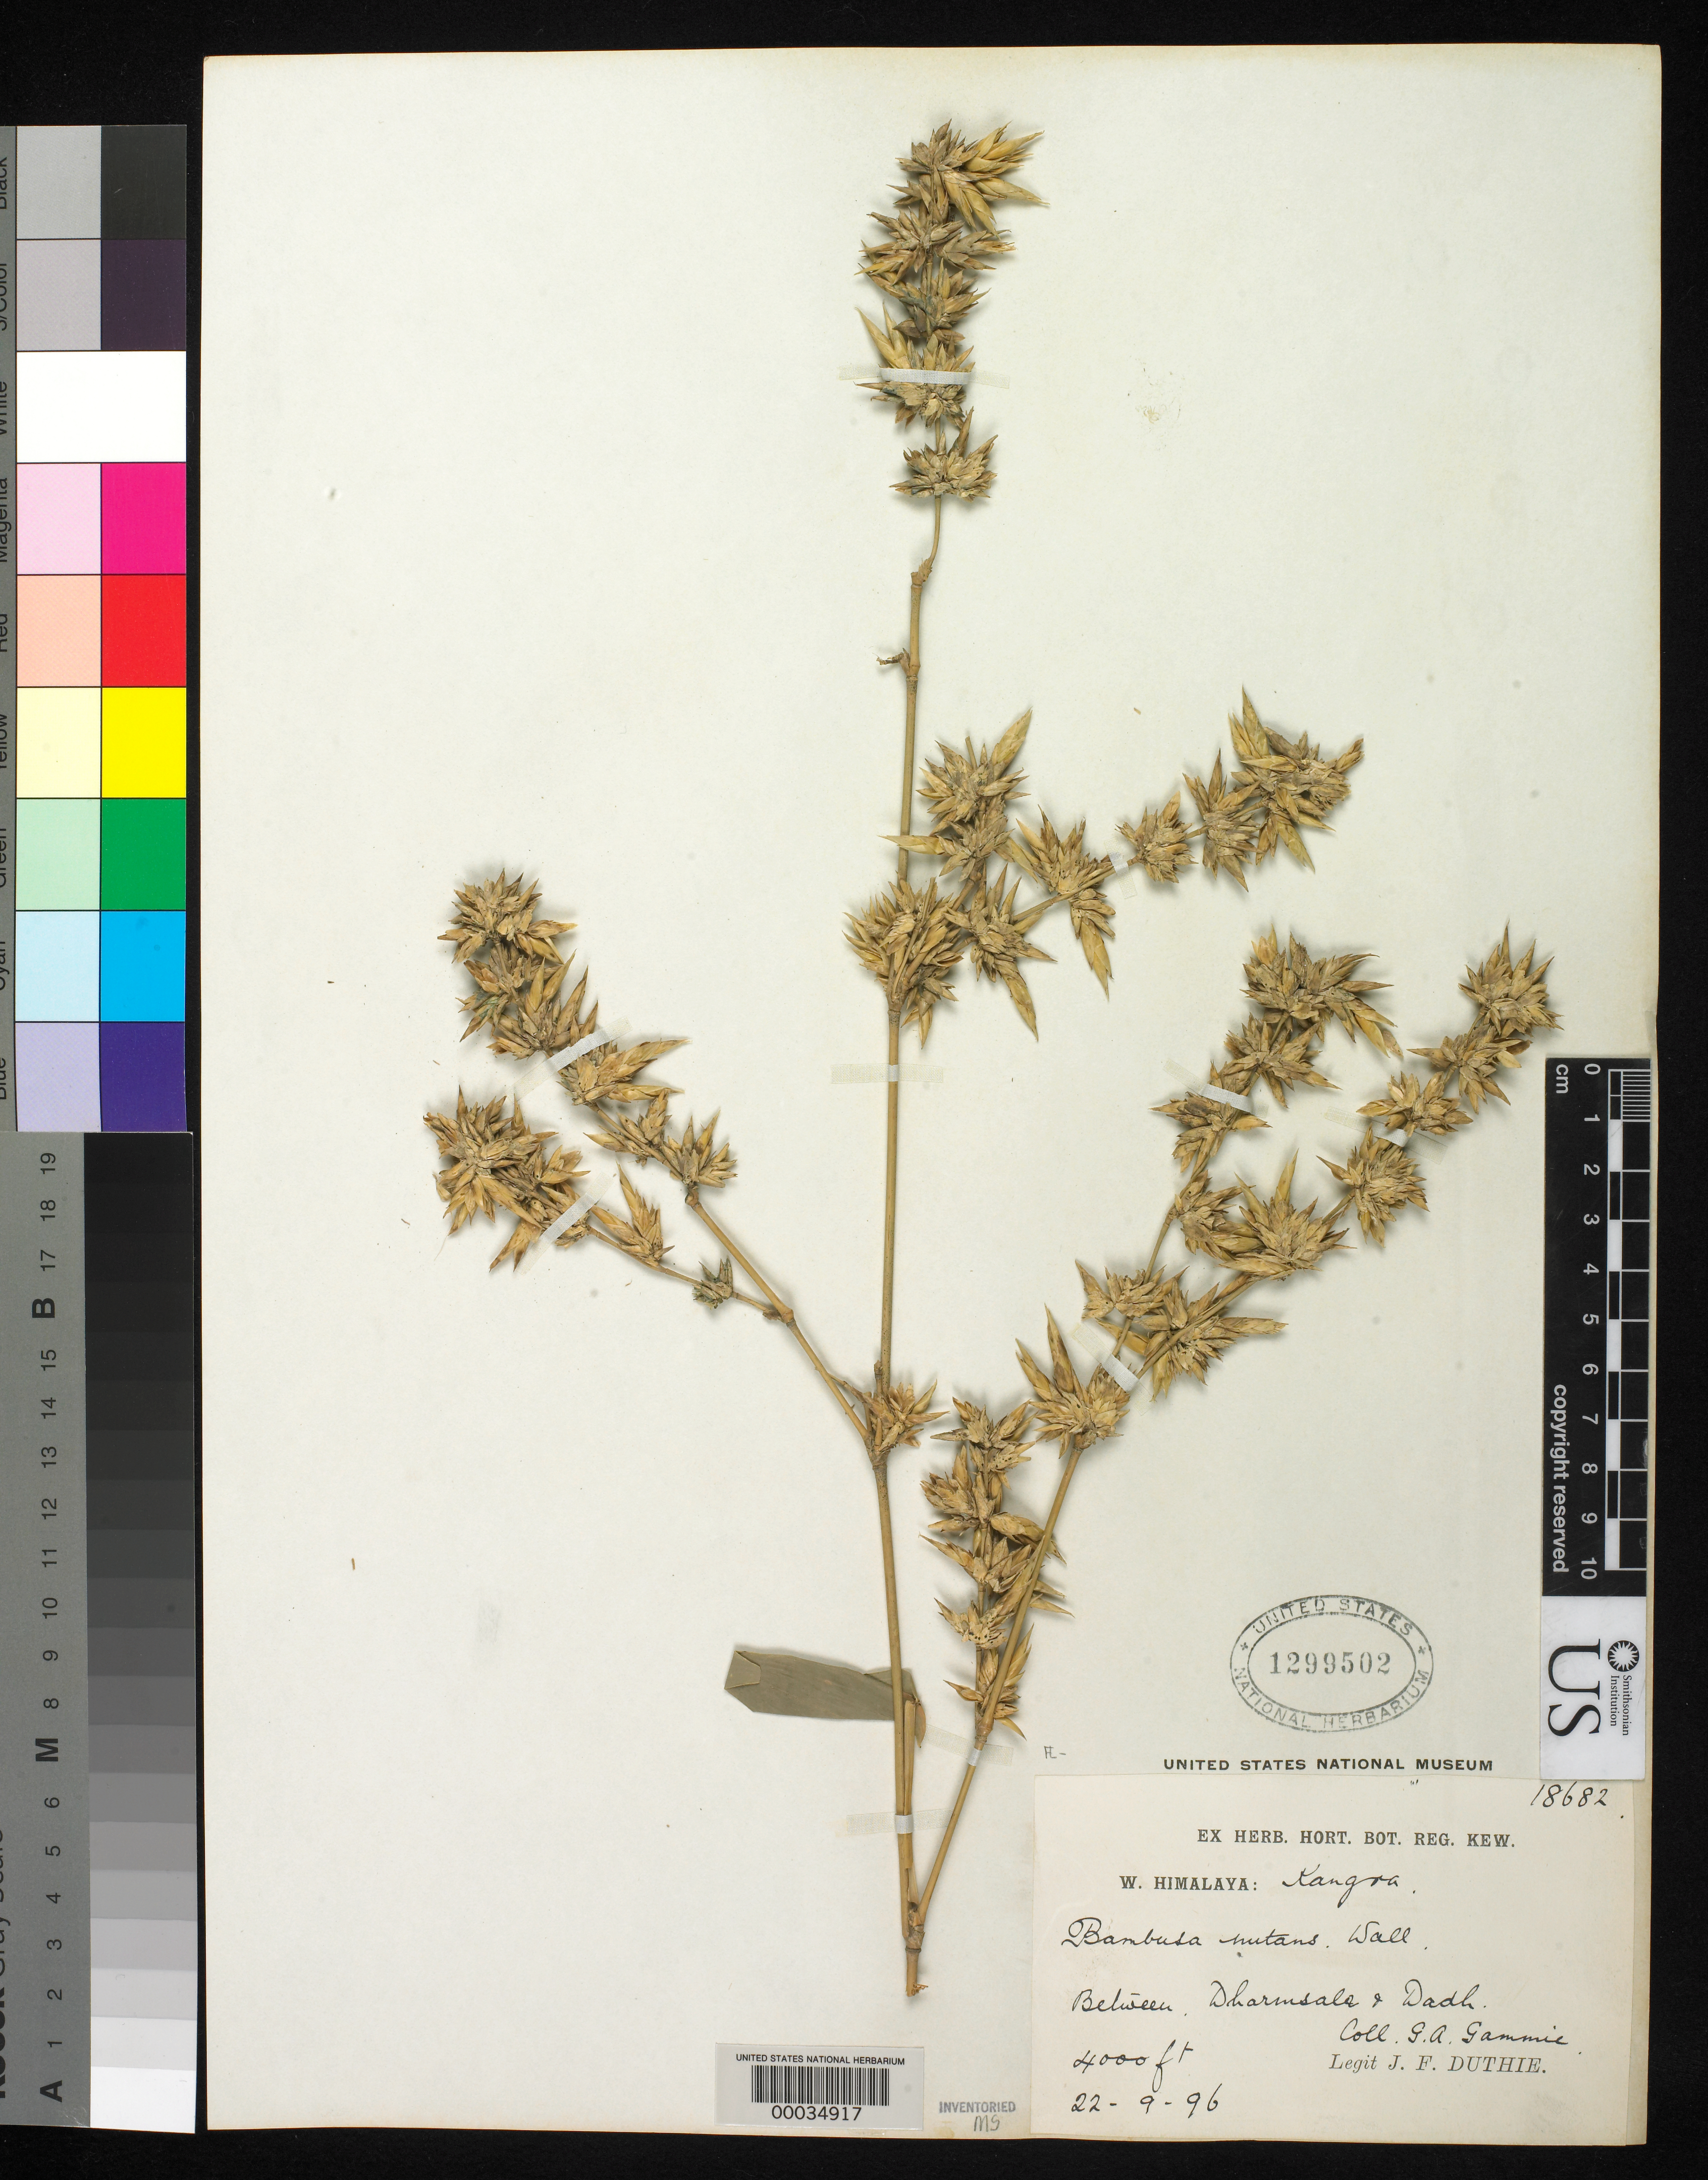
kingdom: Plantae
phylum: Tracheophyta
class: Liliopsida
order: Poales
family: Poaceae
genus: Bambusa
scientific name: Bambusa nutans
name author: Wall. ex Munro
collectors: G. Gammie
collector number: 18682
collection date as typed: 22 Sep 1896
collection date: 1896-09-22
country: India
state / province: Himachal Pradesh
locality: Kangra, dharmalo, dadh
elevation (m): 1220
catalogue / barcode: US 1299502